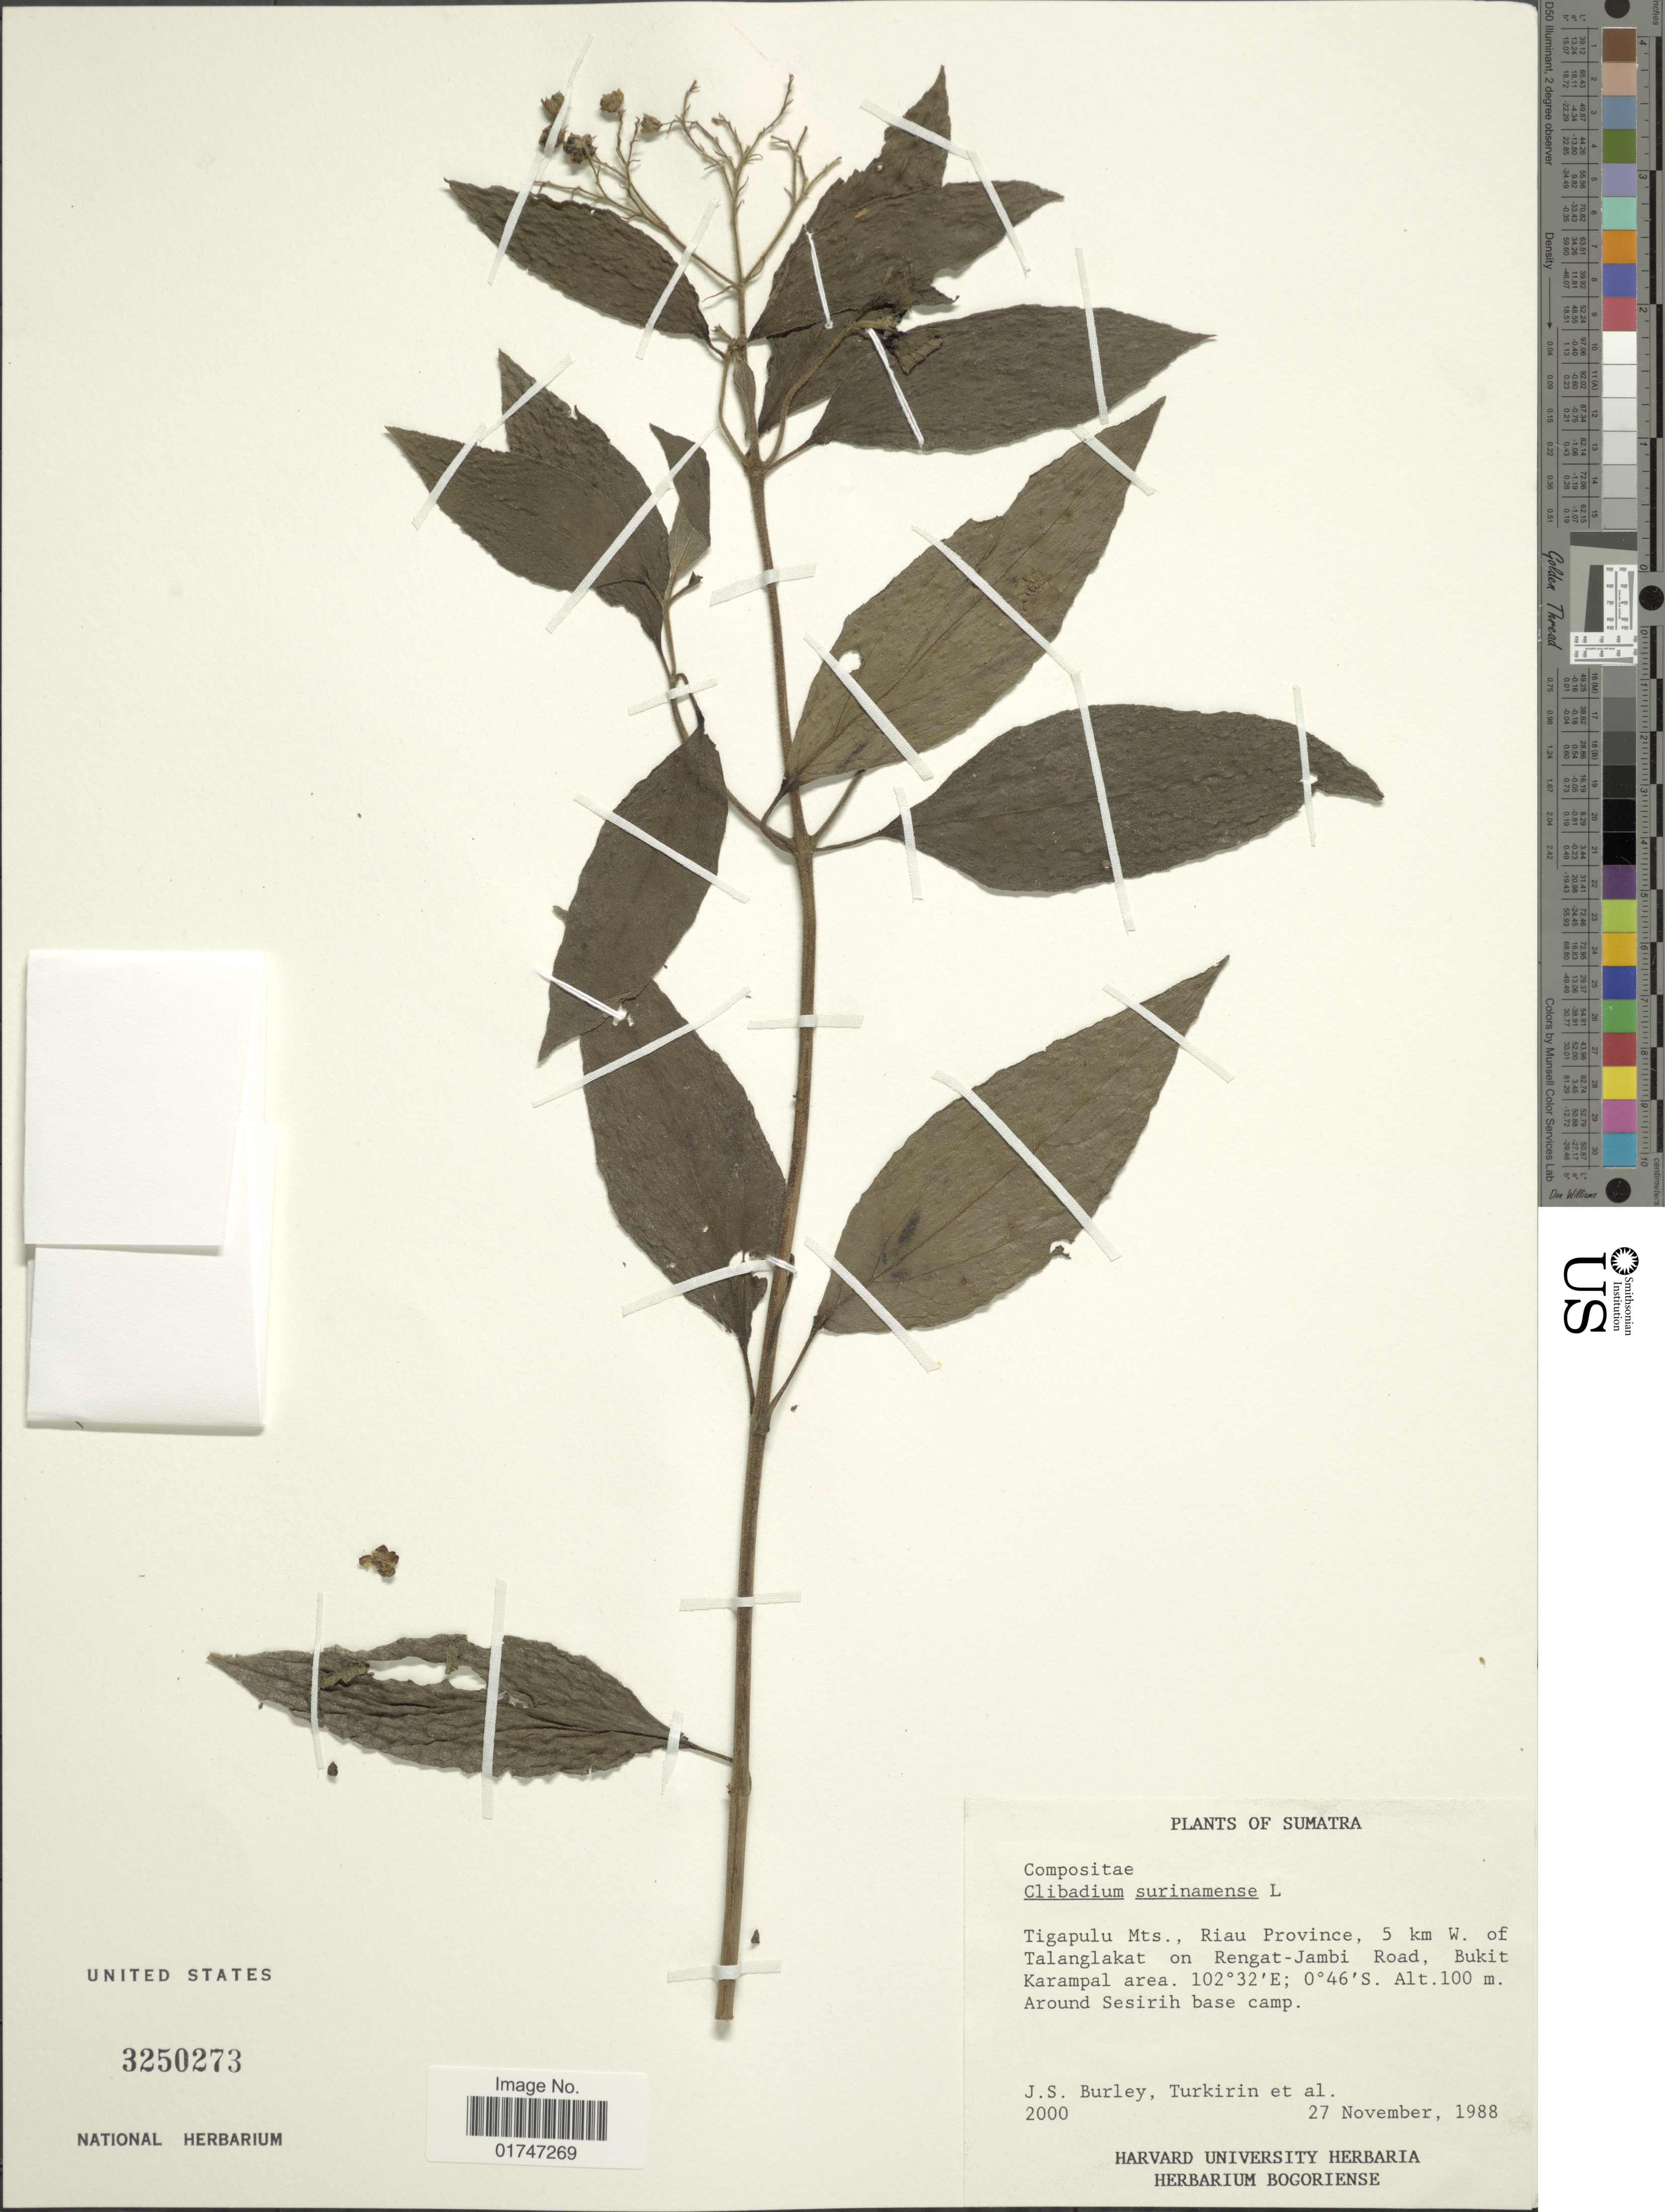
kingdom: Plantae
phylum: Tracheophyta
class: Magnoliopsida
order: Asterales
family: Asteraceae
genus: Clibadium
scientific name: Clibadium surinamense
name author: L.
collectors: J. S. Burley, -. Turkirin & et al.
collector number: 2000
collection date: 1988-11-27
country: Indonesia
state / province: Sumatra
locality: Tigapulu Mts., Riau Province, 5 km W. of Talanglakat on Rengat-Jambi Road, Bukit Karampal area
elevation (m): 100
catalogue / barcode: US 3250273